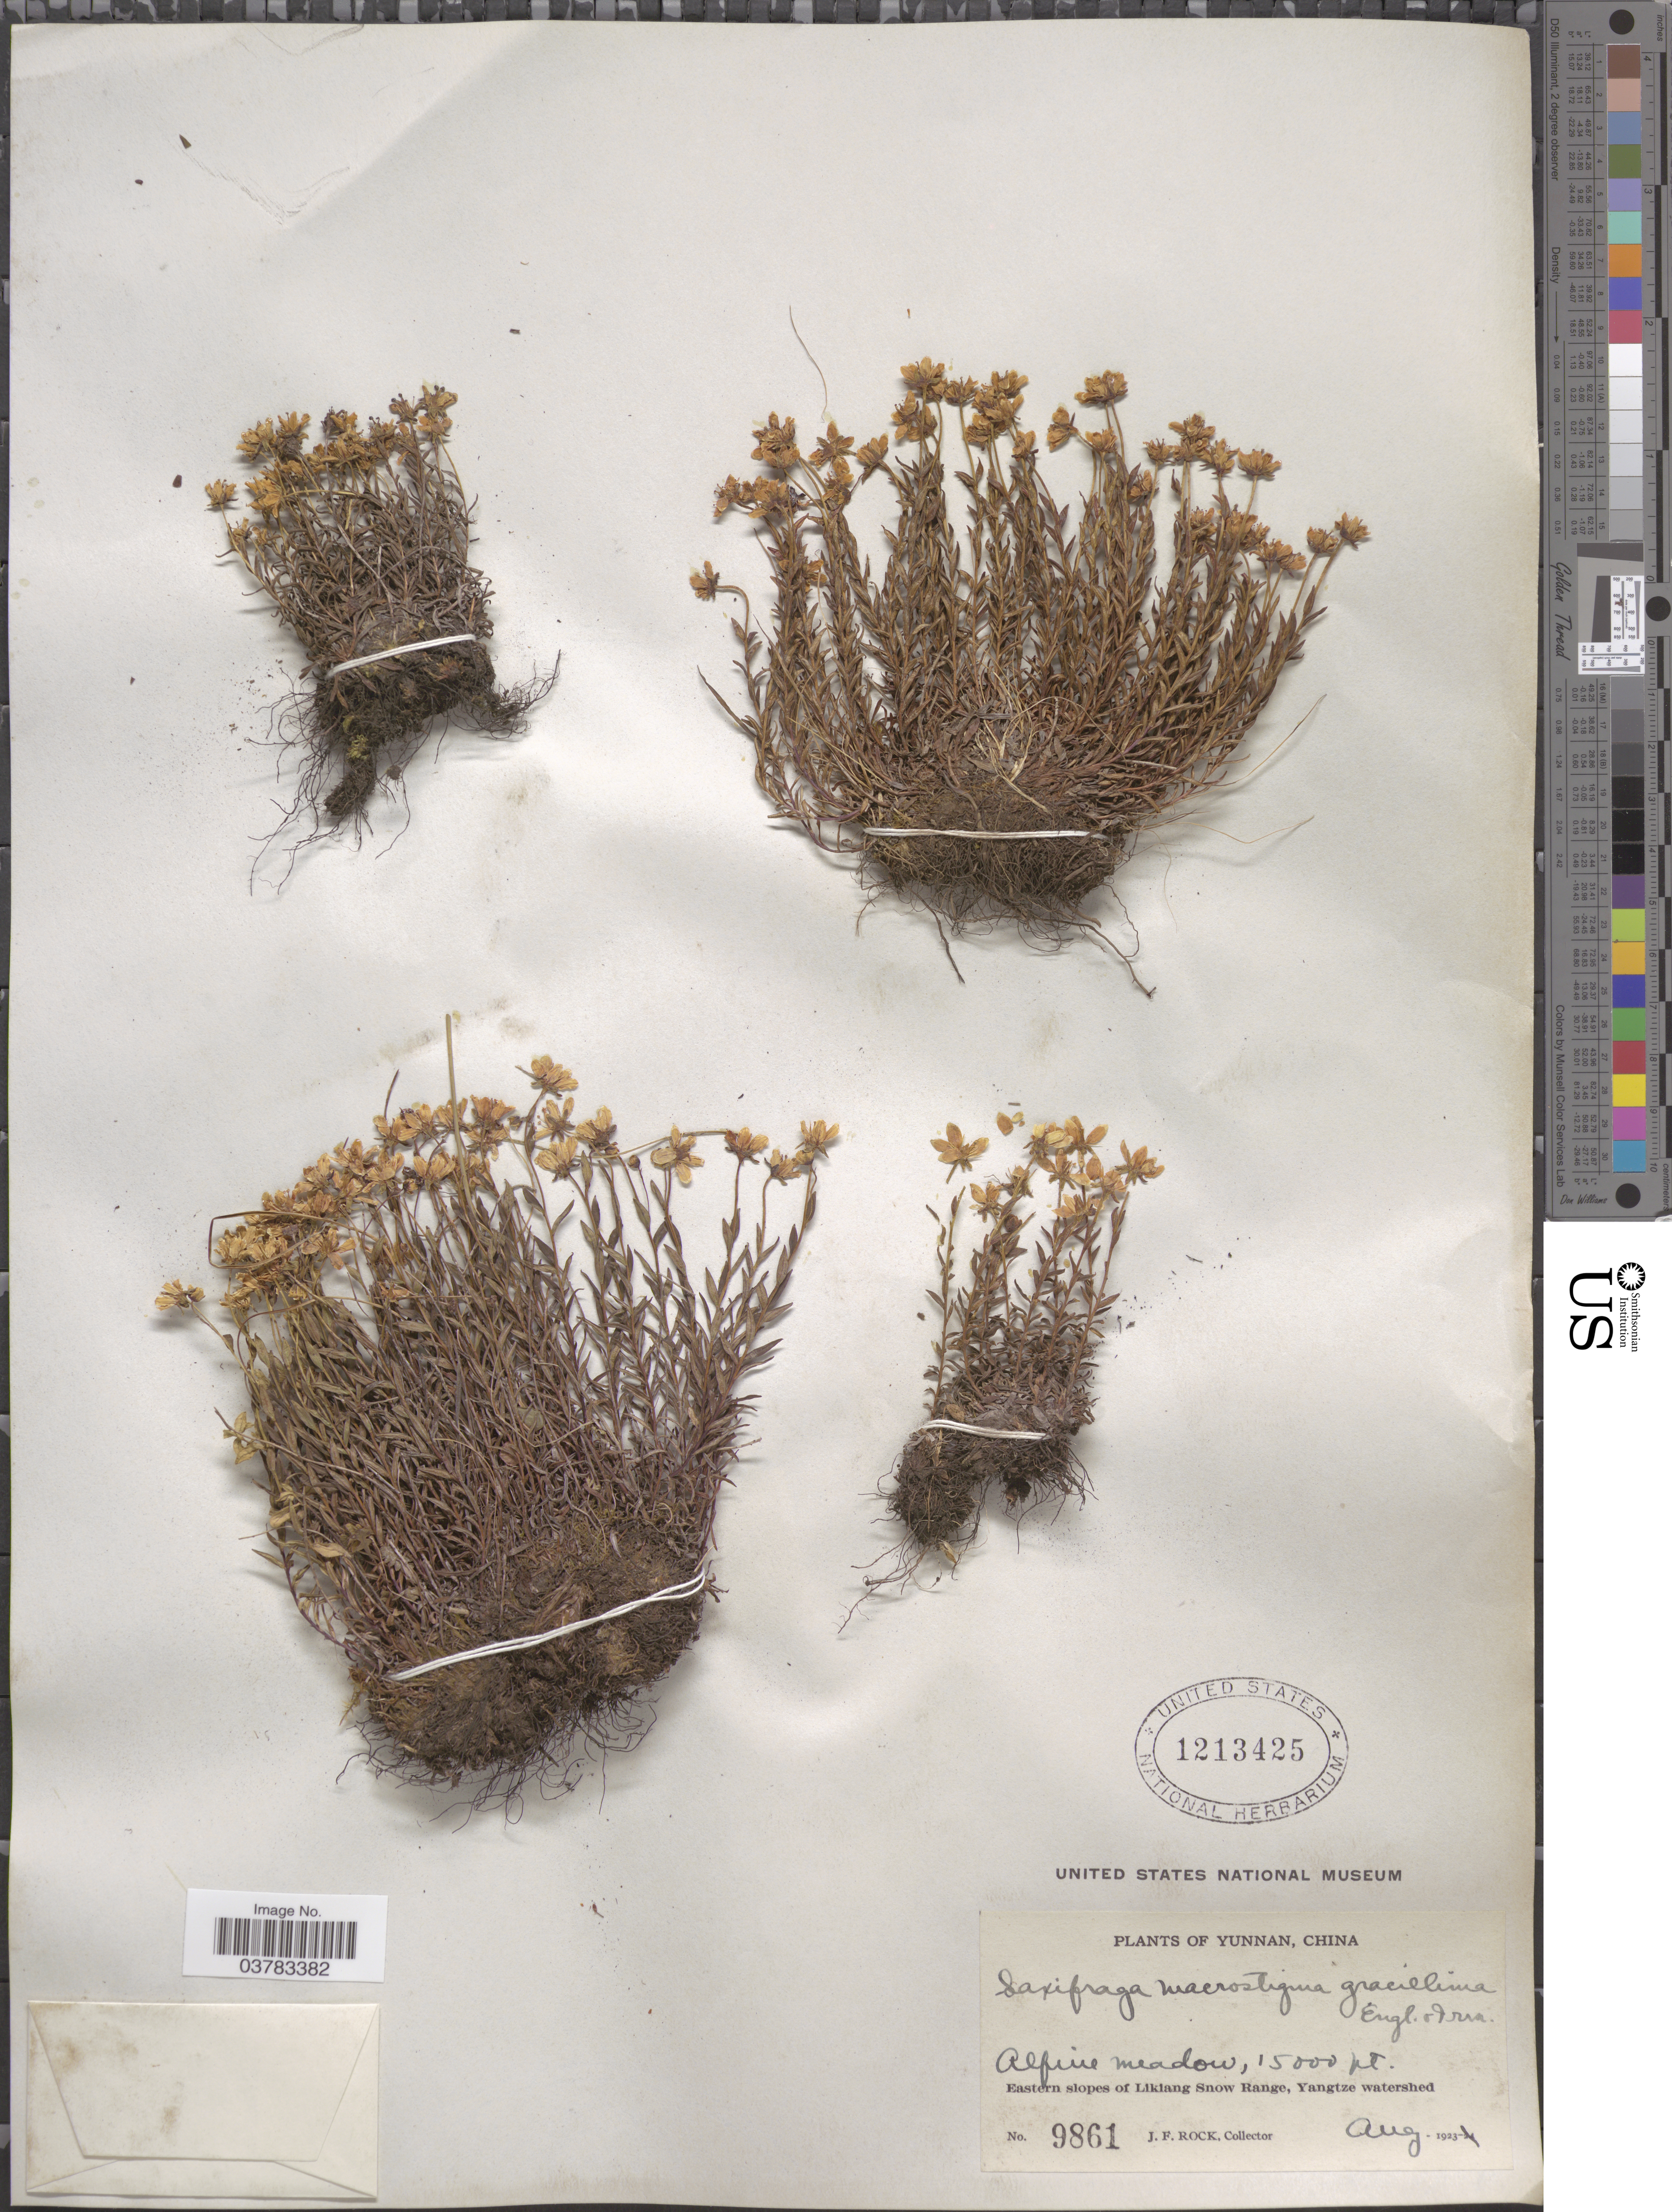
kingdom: Plantae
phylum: Tracheophyta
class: Magnoliopsida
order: Saxifragales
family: Saxifragaceae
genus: Saxifraga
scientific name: Saxifraga macrostigma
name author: Franch.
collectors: J. Rock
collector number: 9861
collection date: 1923-08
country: China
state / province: Yunnan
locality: Eastern slopes of Likiang Snow Range, Yangtze watershed.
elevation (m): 4572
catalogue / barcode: US 1213425